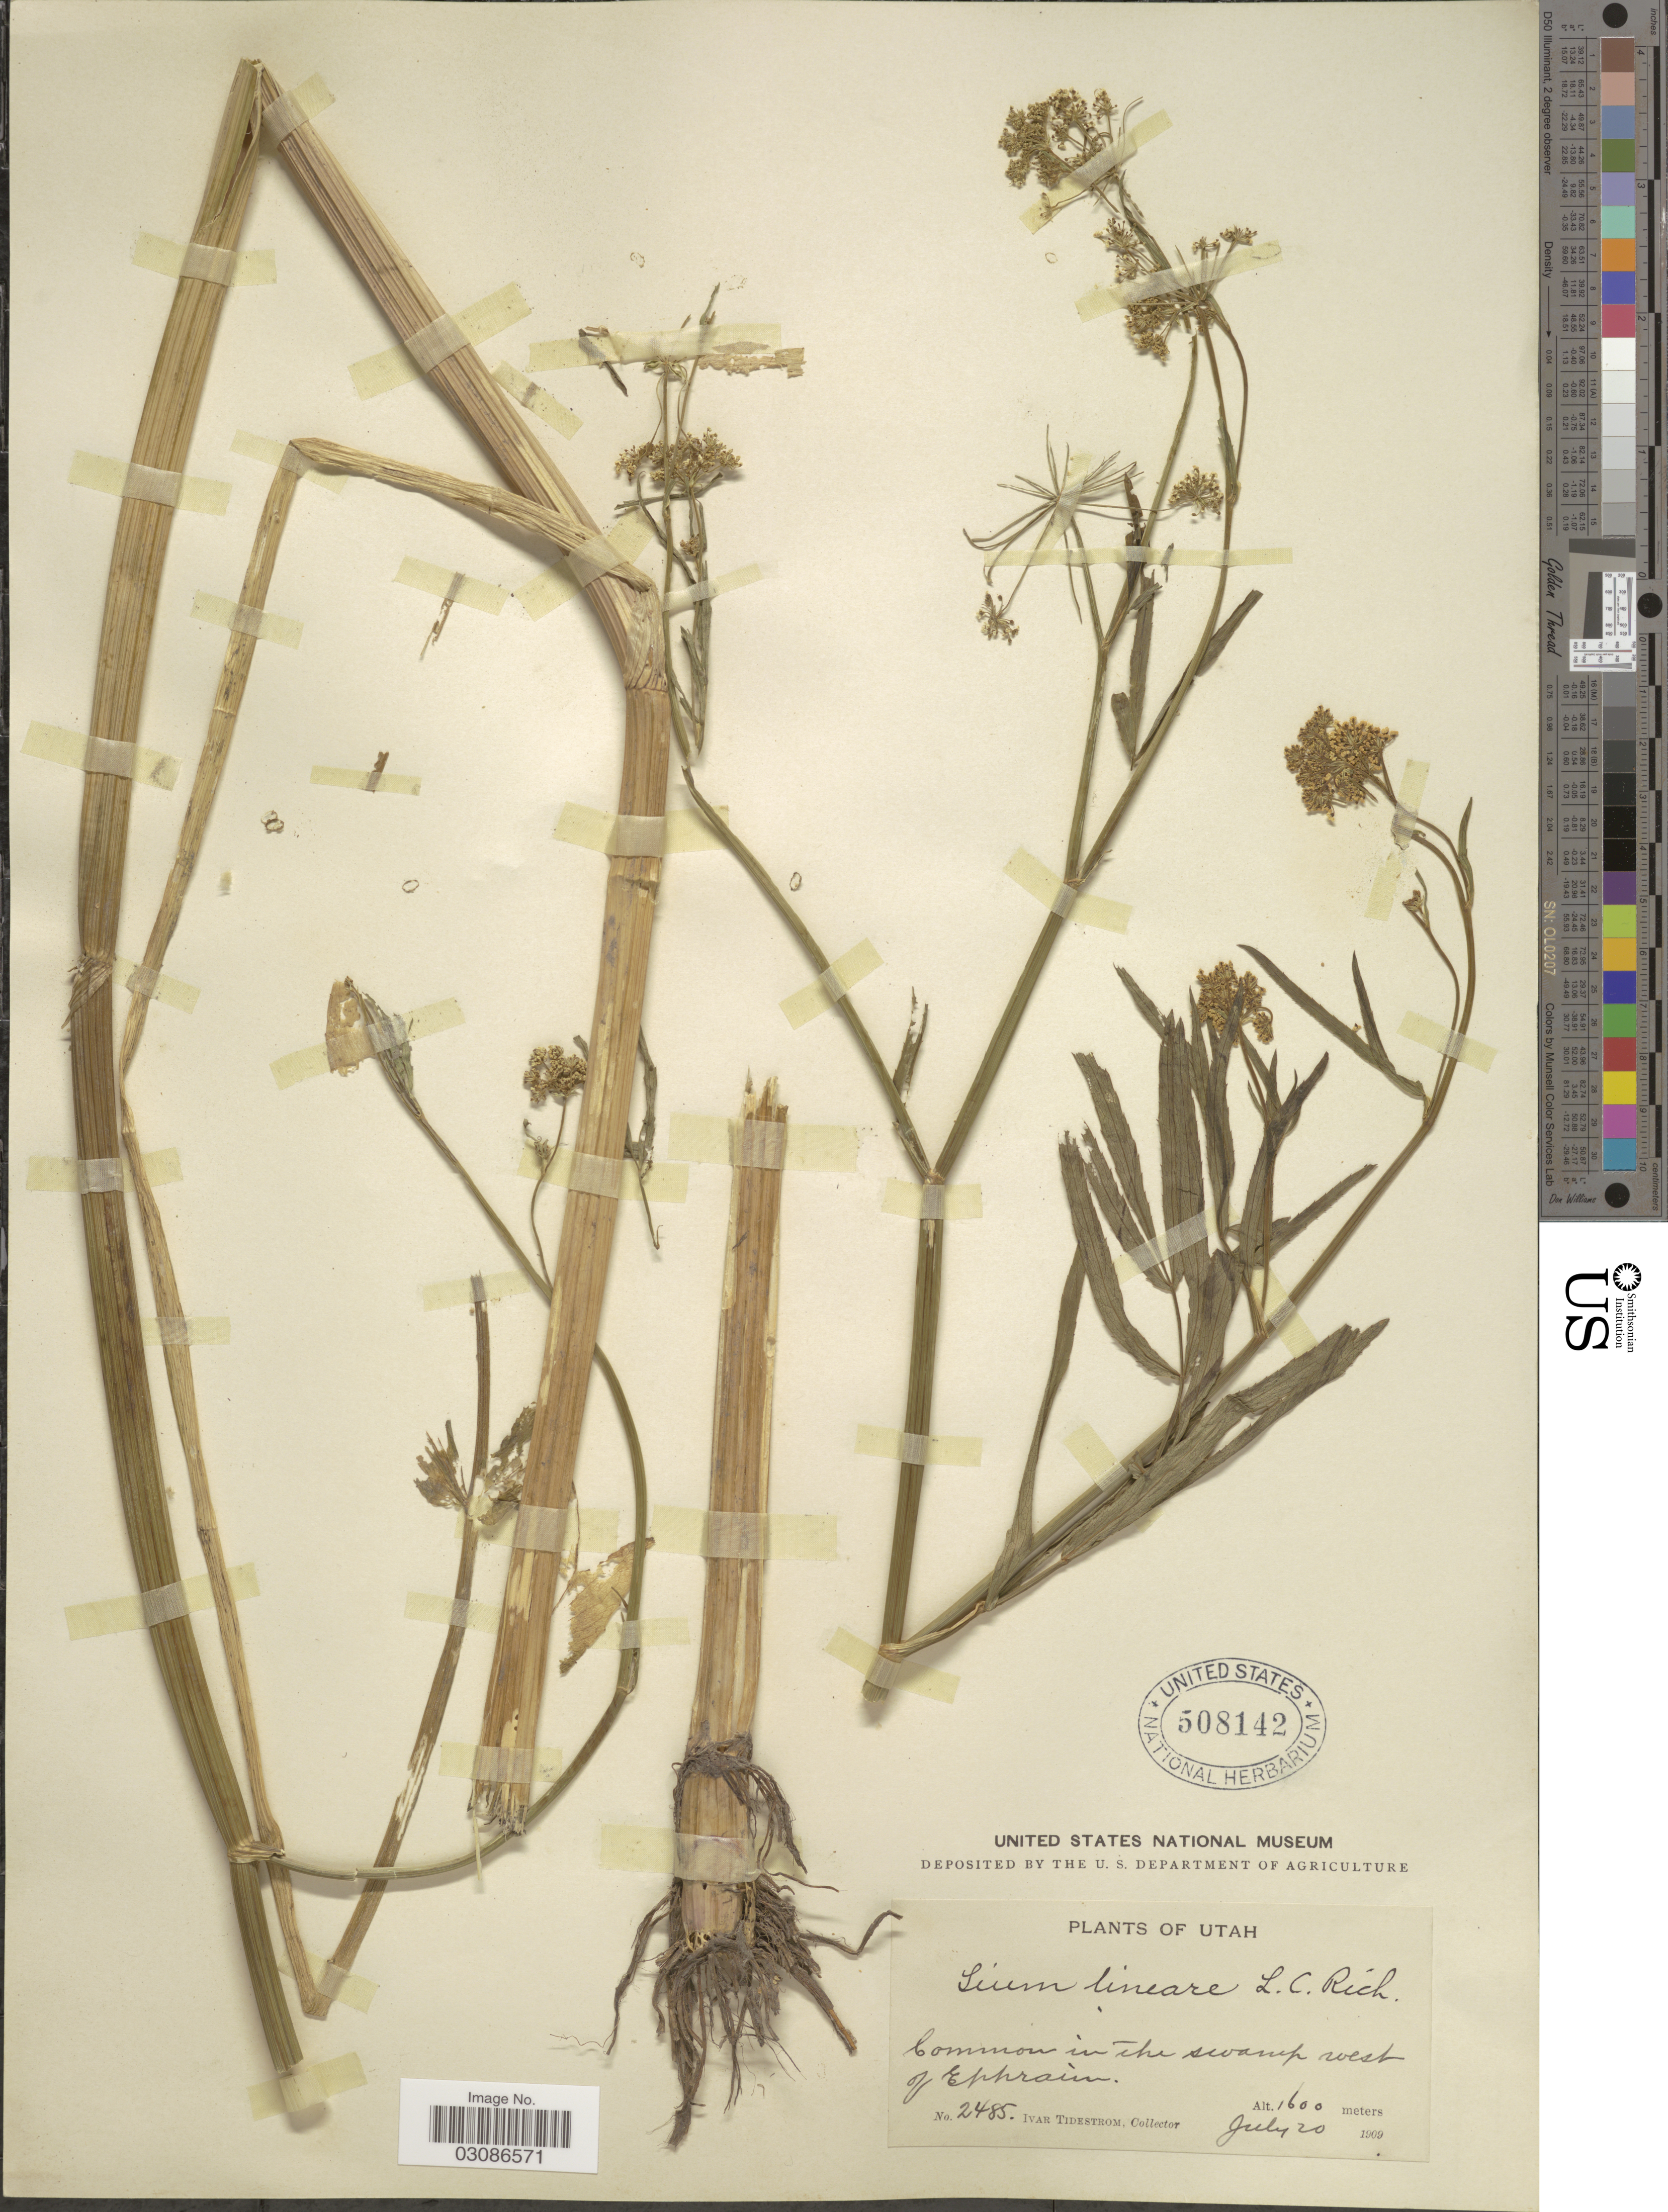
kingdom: Plantae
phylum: Tracheophyta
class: Magnoliopsida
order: Apiales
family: Apiaceae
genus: Sium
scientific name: Sium suave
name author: Walter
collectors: I. F. Tidestrom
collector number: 2485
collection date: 1909-07-20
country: United States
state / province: Utah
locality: Common in the swamp west of Ephraim.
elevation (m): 1600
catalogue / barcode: US 508142